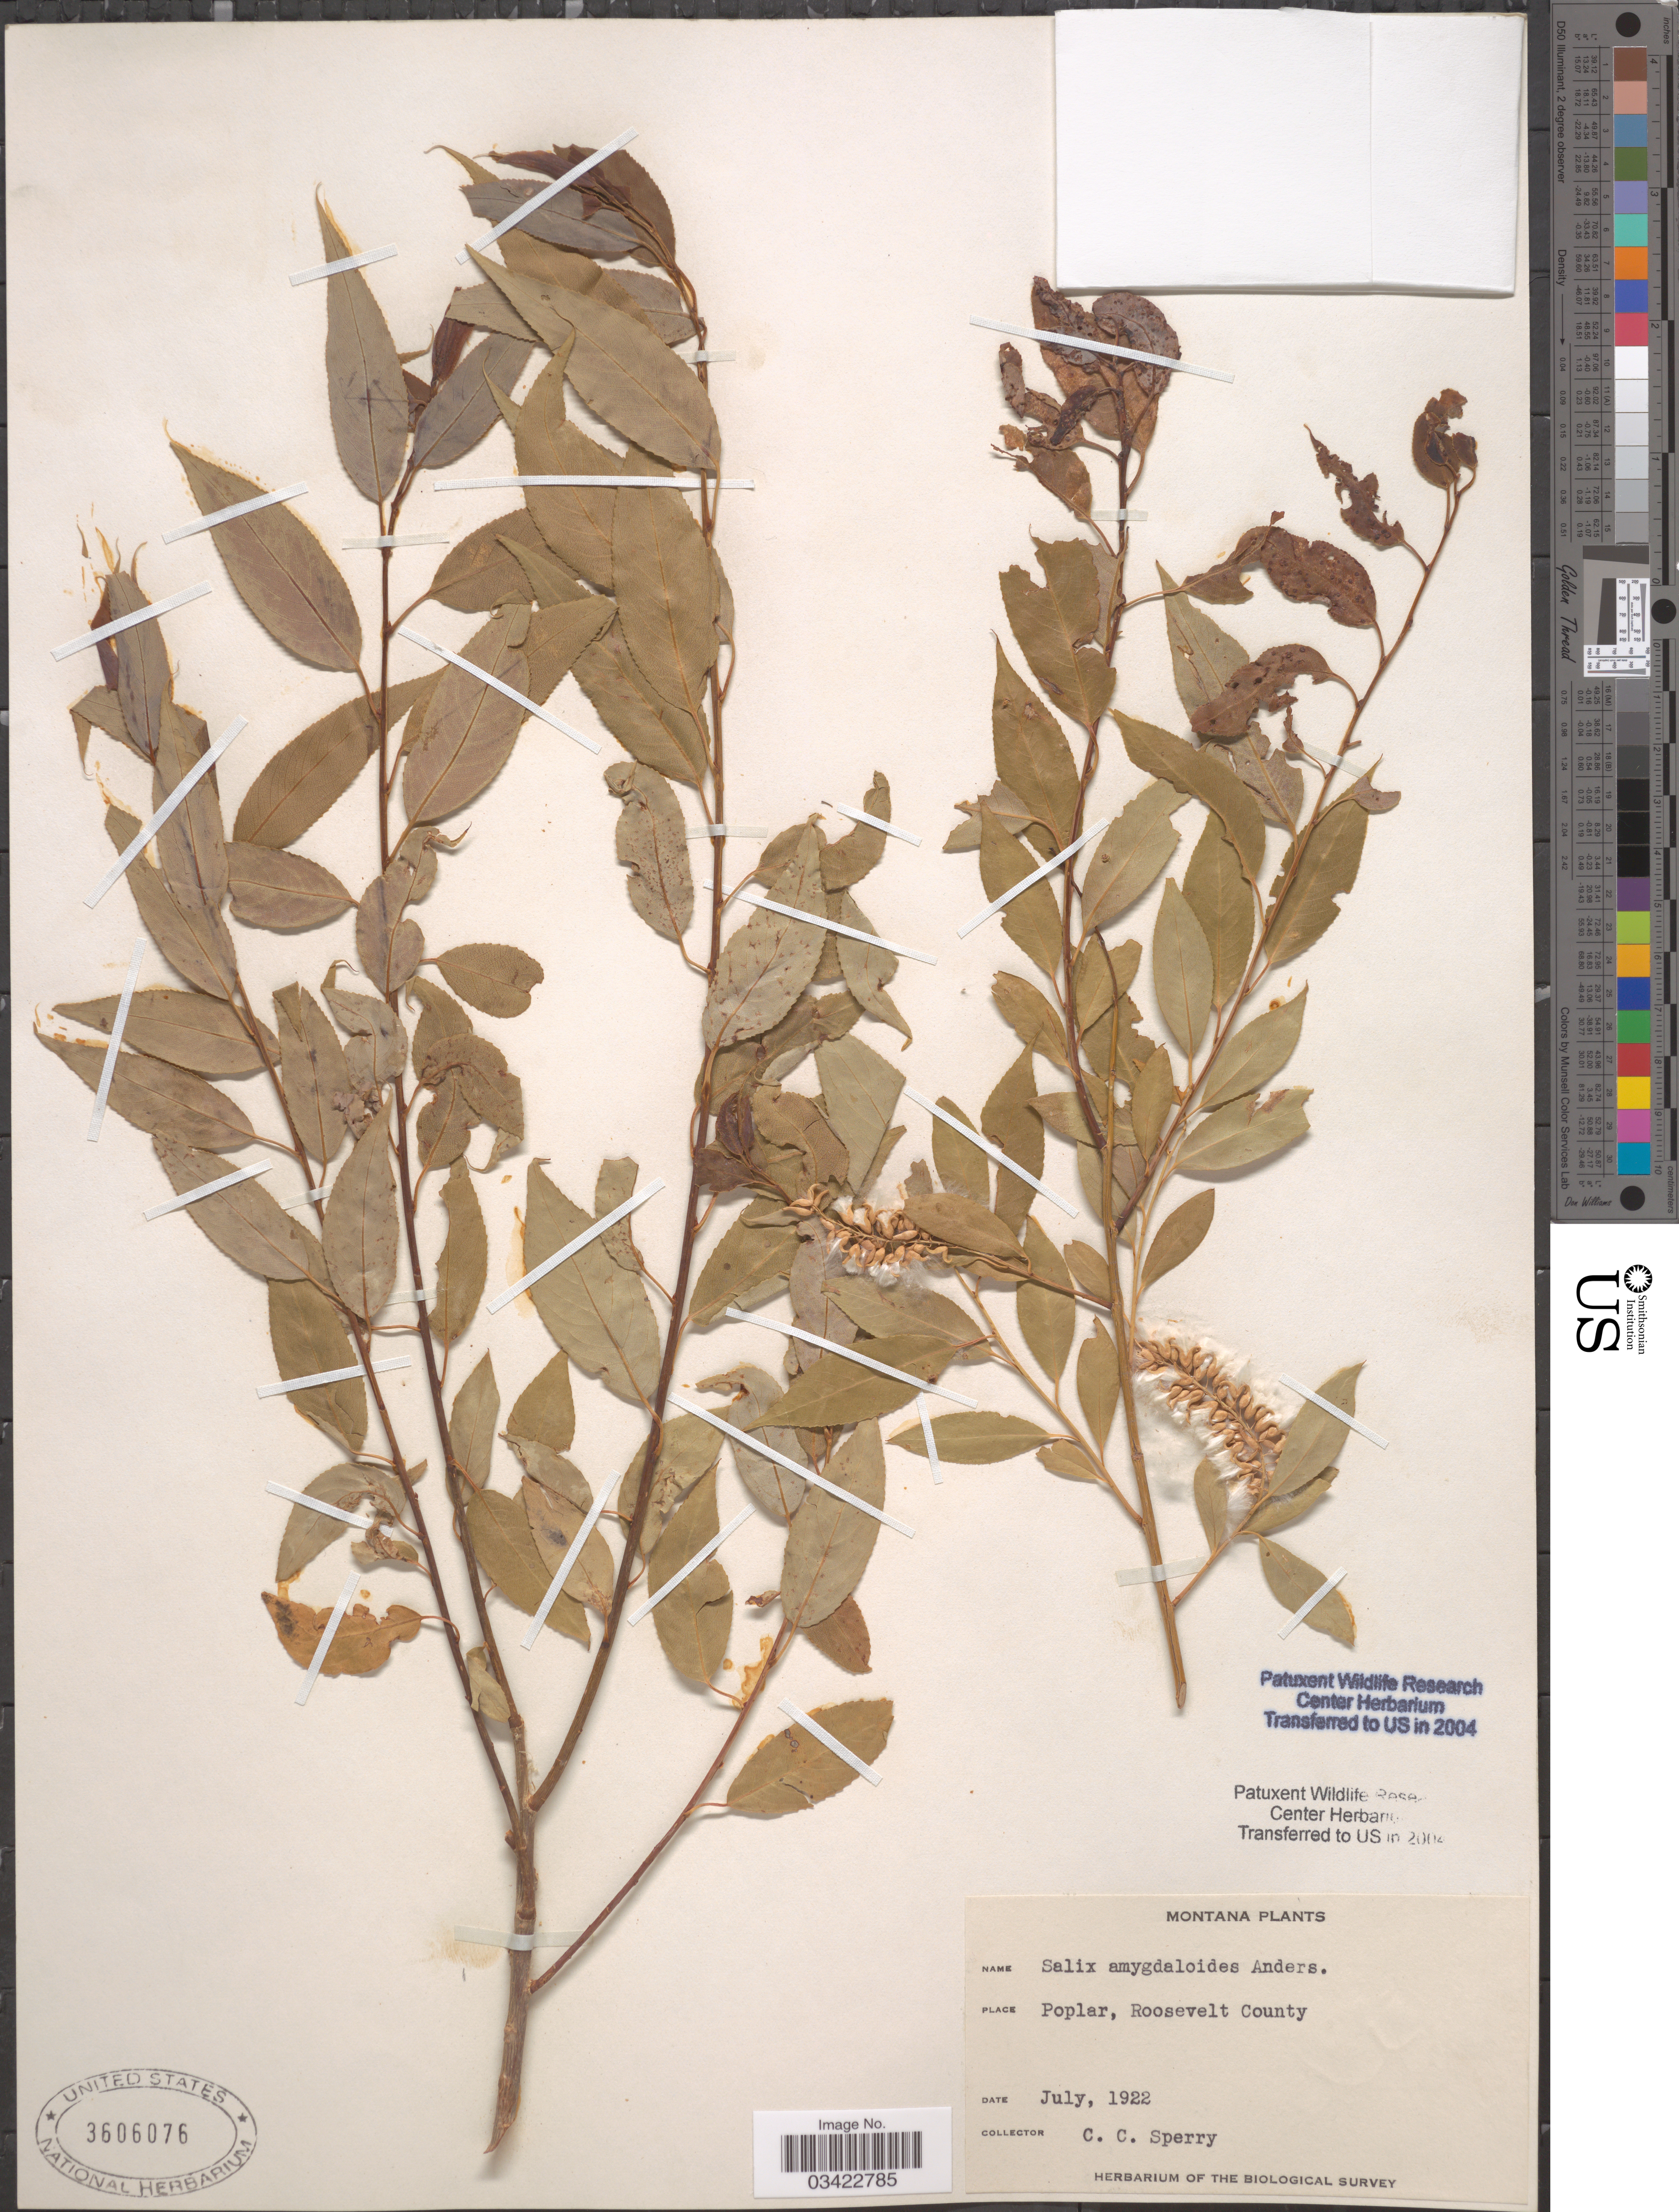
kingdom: Plantae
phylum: Tracheophyta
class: Magnoliopsida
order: Malpighiales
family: Salicaceae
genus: Salix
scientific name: Salix amygdaloides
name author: Andersson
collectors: C. C. Sperry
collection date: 1922-07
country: United States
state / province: Montana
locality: Poplar, Roosevelt County.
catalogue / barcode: US 3606076